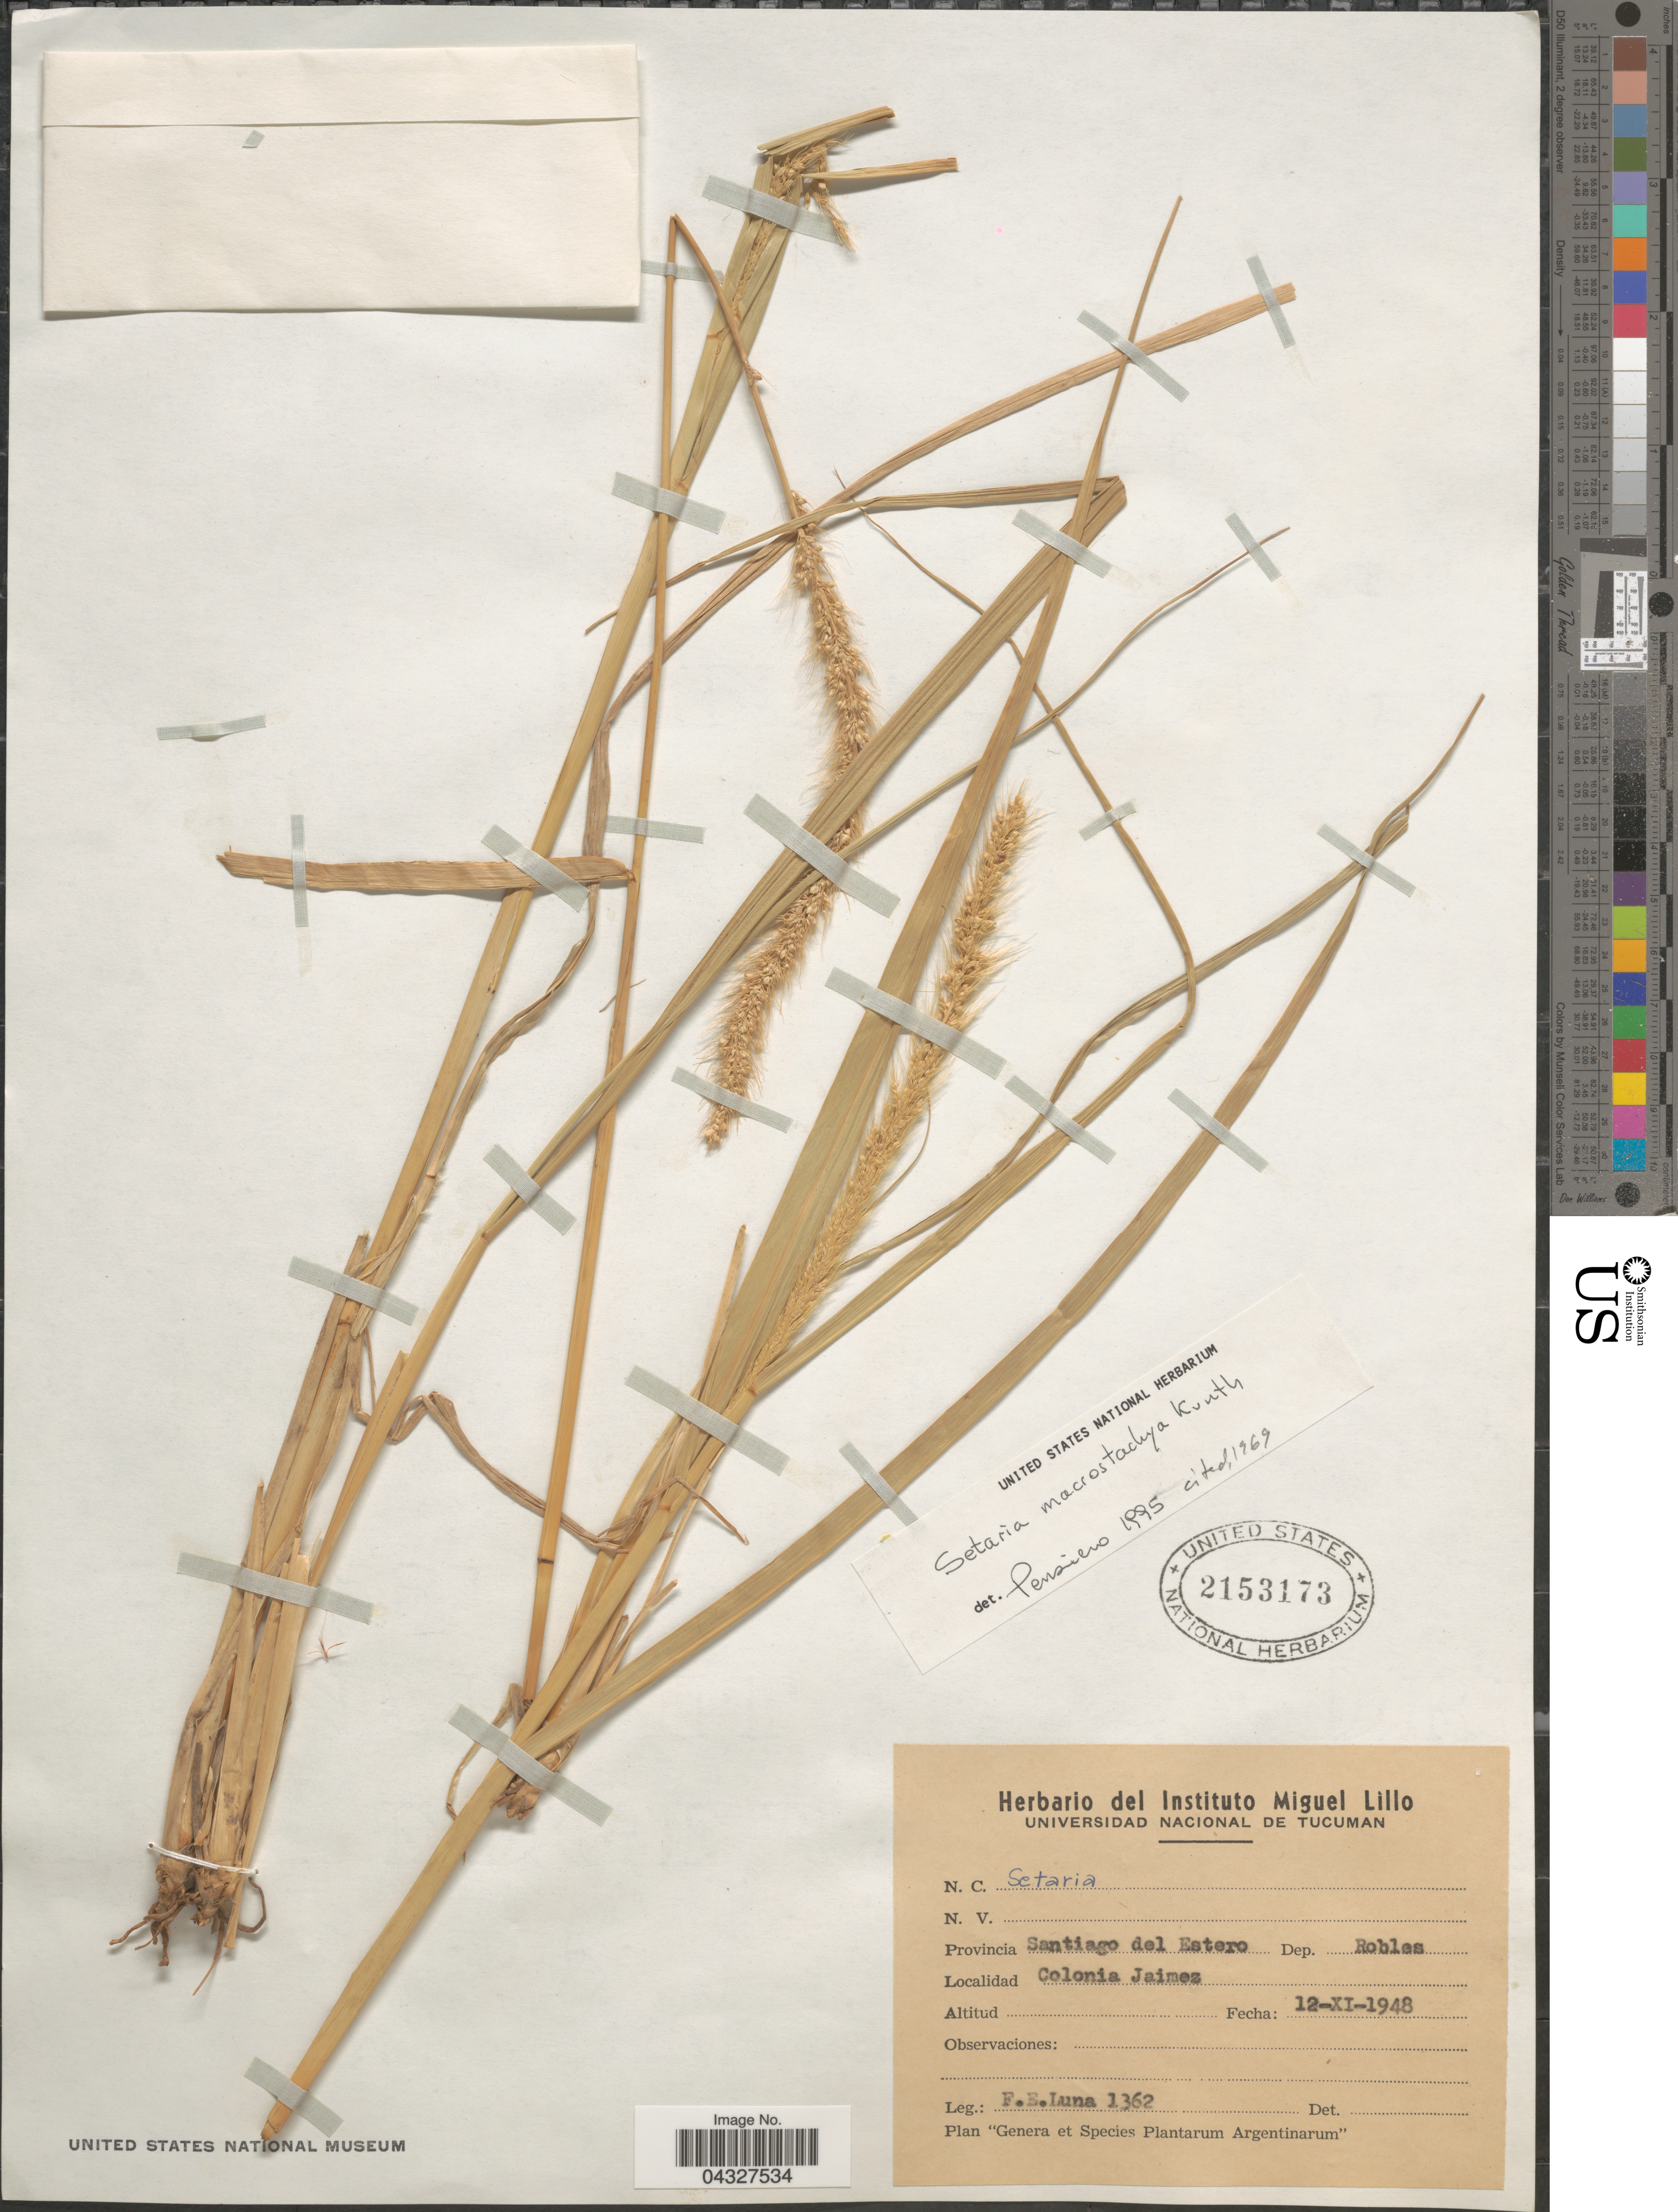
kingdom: Plantae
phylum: Tracheophyta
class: Liliopsida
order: Poales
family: Poaceae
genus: Setaria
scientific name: Setaria macrostachya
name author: Kunth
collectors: F. E. Luna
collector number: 1362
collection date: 1948-11-12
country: Argentina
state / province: Santiago del Estero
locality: Dep. Robles. Colonia Jaimez.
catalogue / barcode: US 2153173